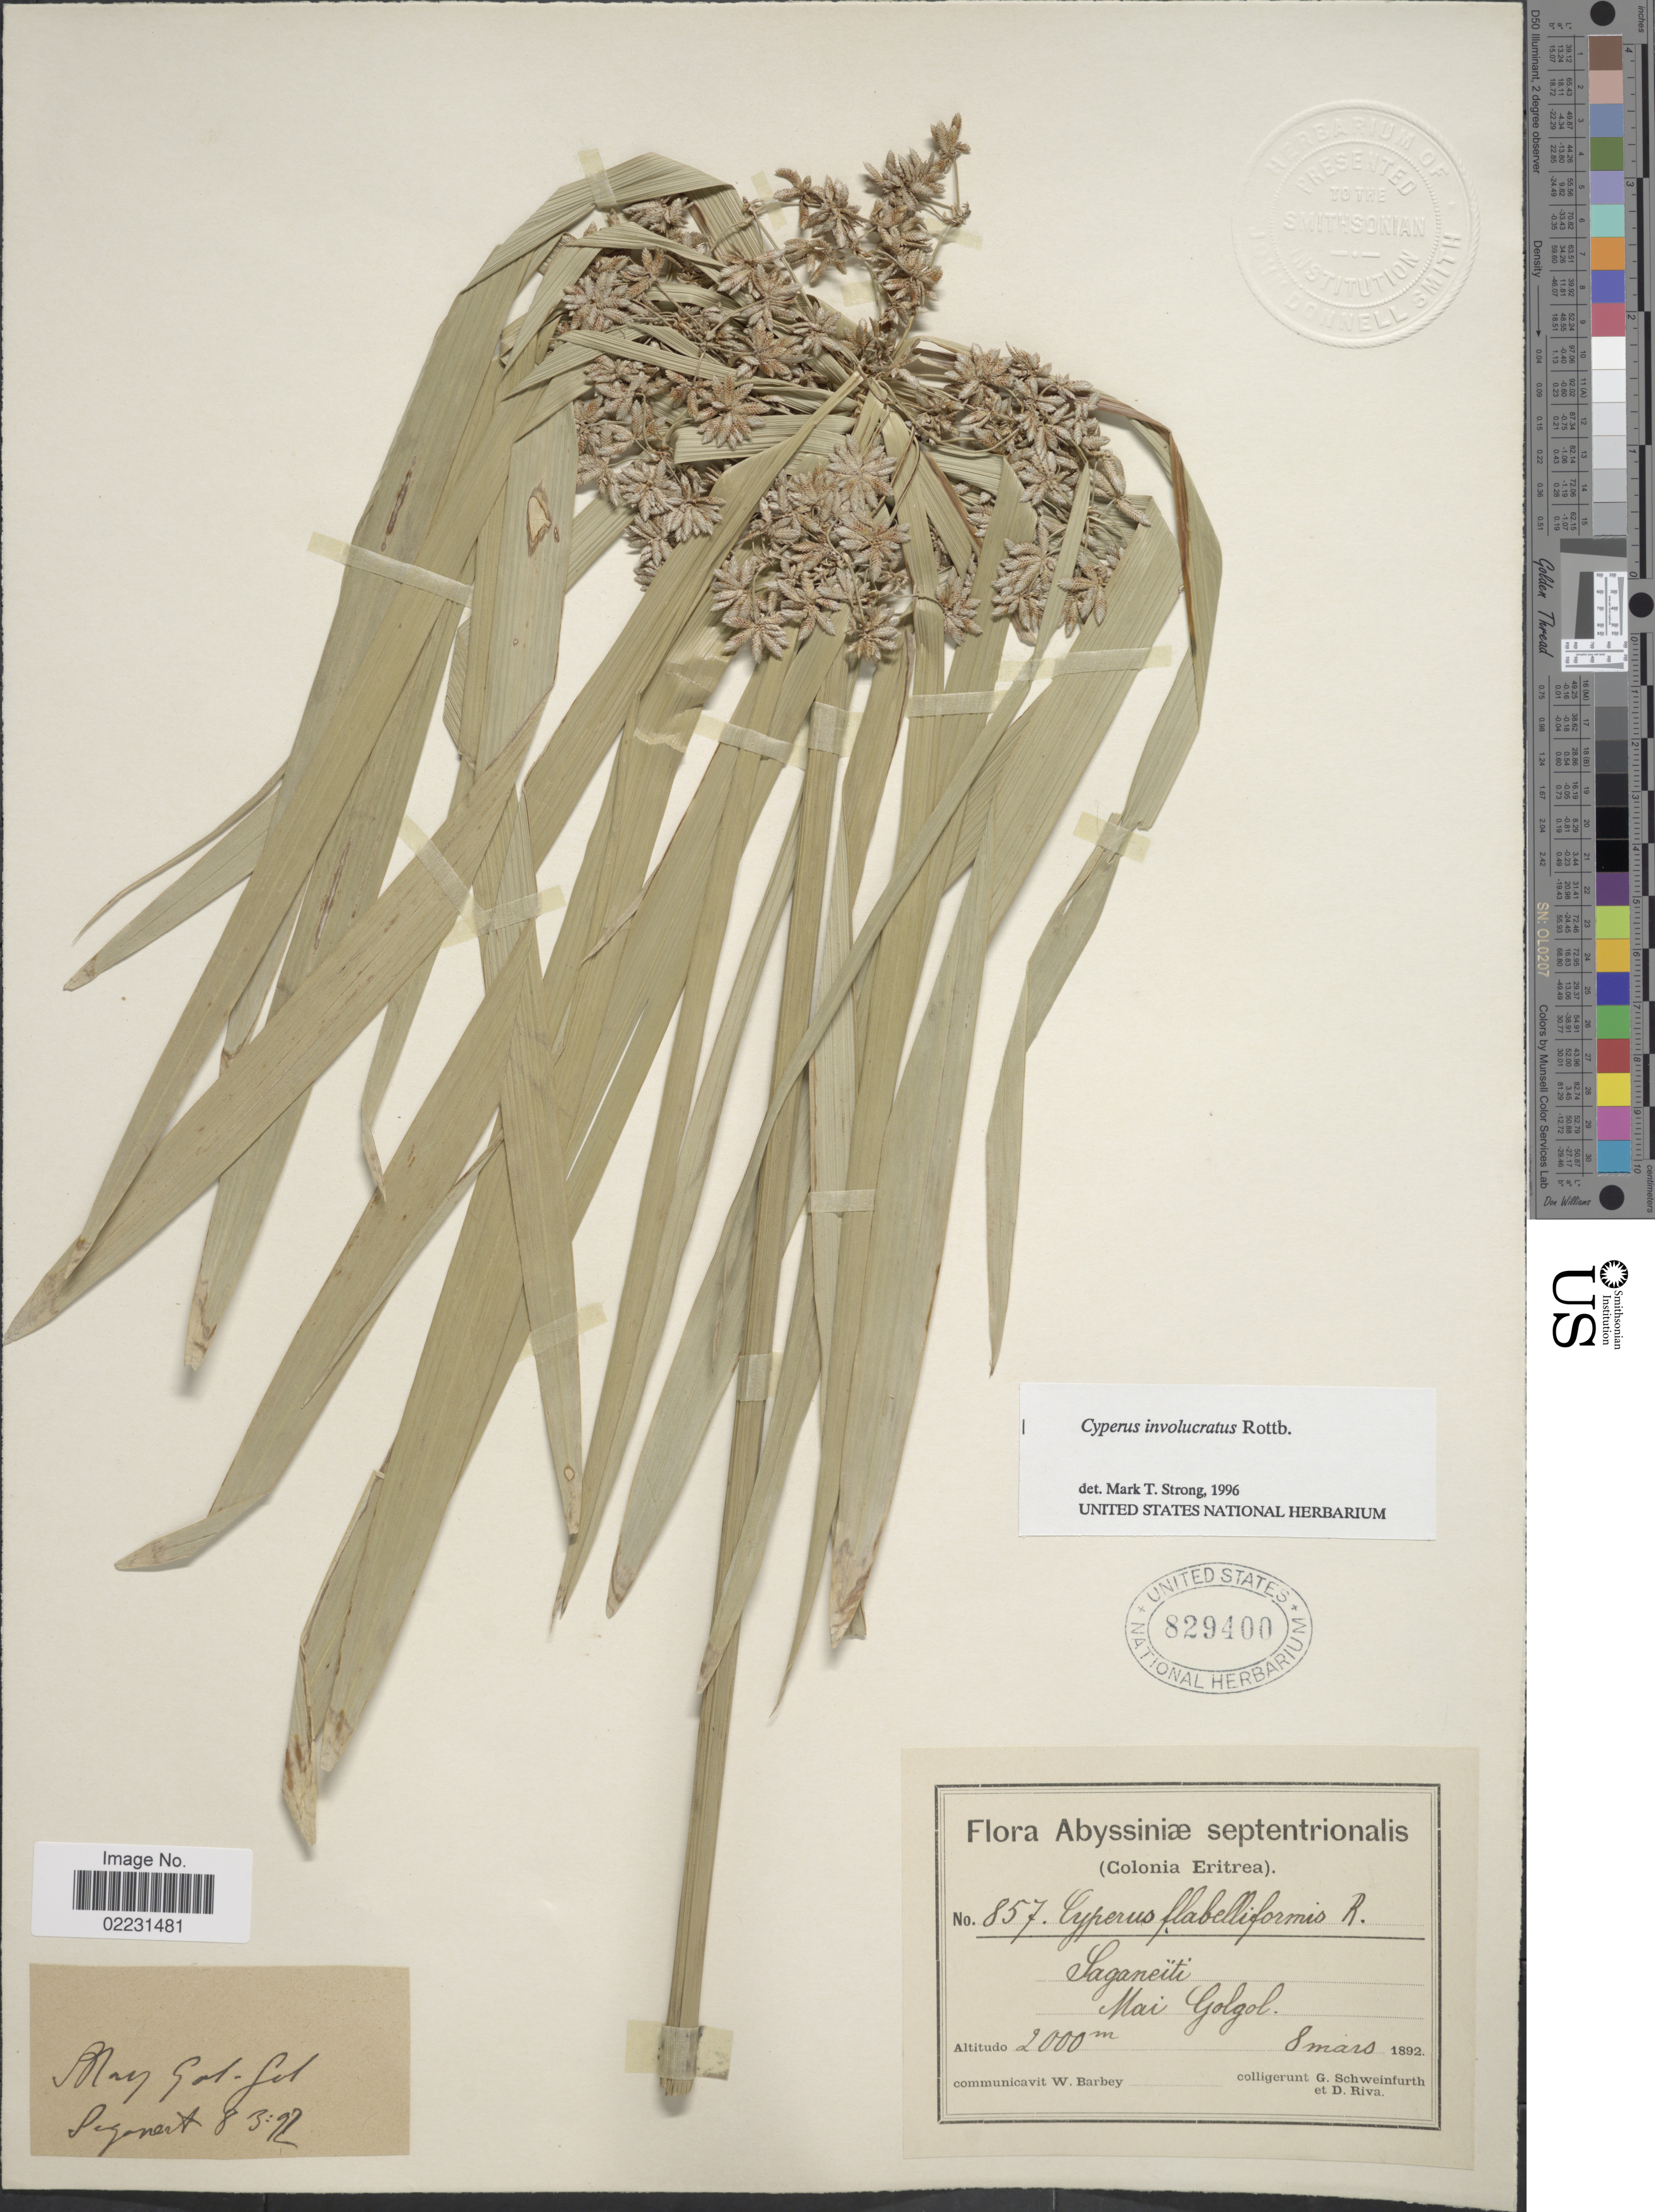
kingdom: Plantae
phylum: Tracheophyta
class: Liliopsida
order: Poales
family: Cyperaceae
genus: Cyperus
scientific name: Cyperus involucratus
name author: Rottb.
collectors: G. A. Schweinfurth (herbarium) & D. Riva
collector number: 857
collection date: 1892-03-08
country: Eritrea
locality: Abyssiniae septentrionalis, Saganeiti, Mai Golgol.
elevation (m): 2000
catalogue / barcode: US 829400